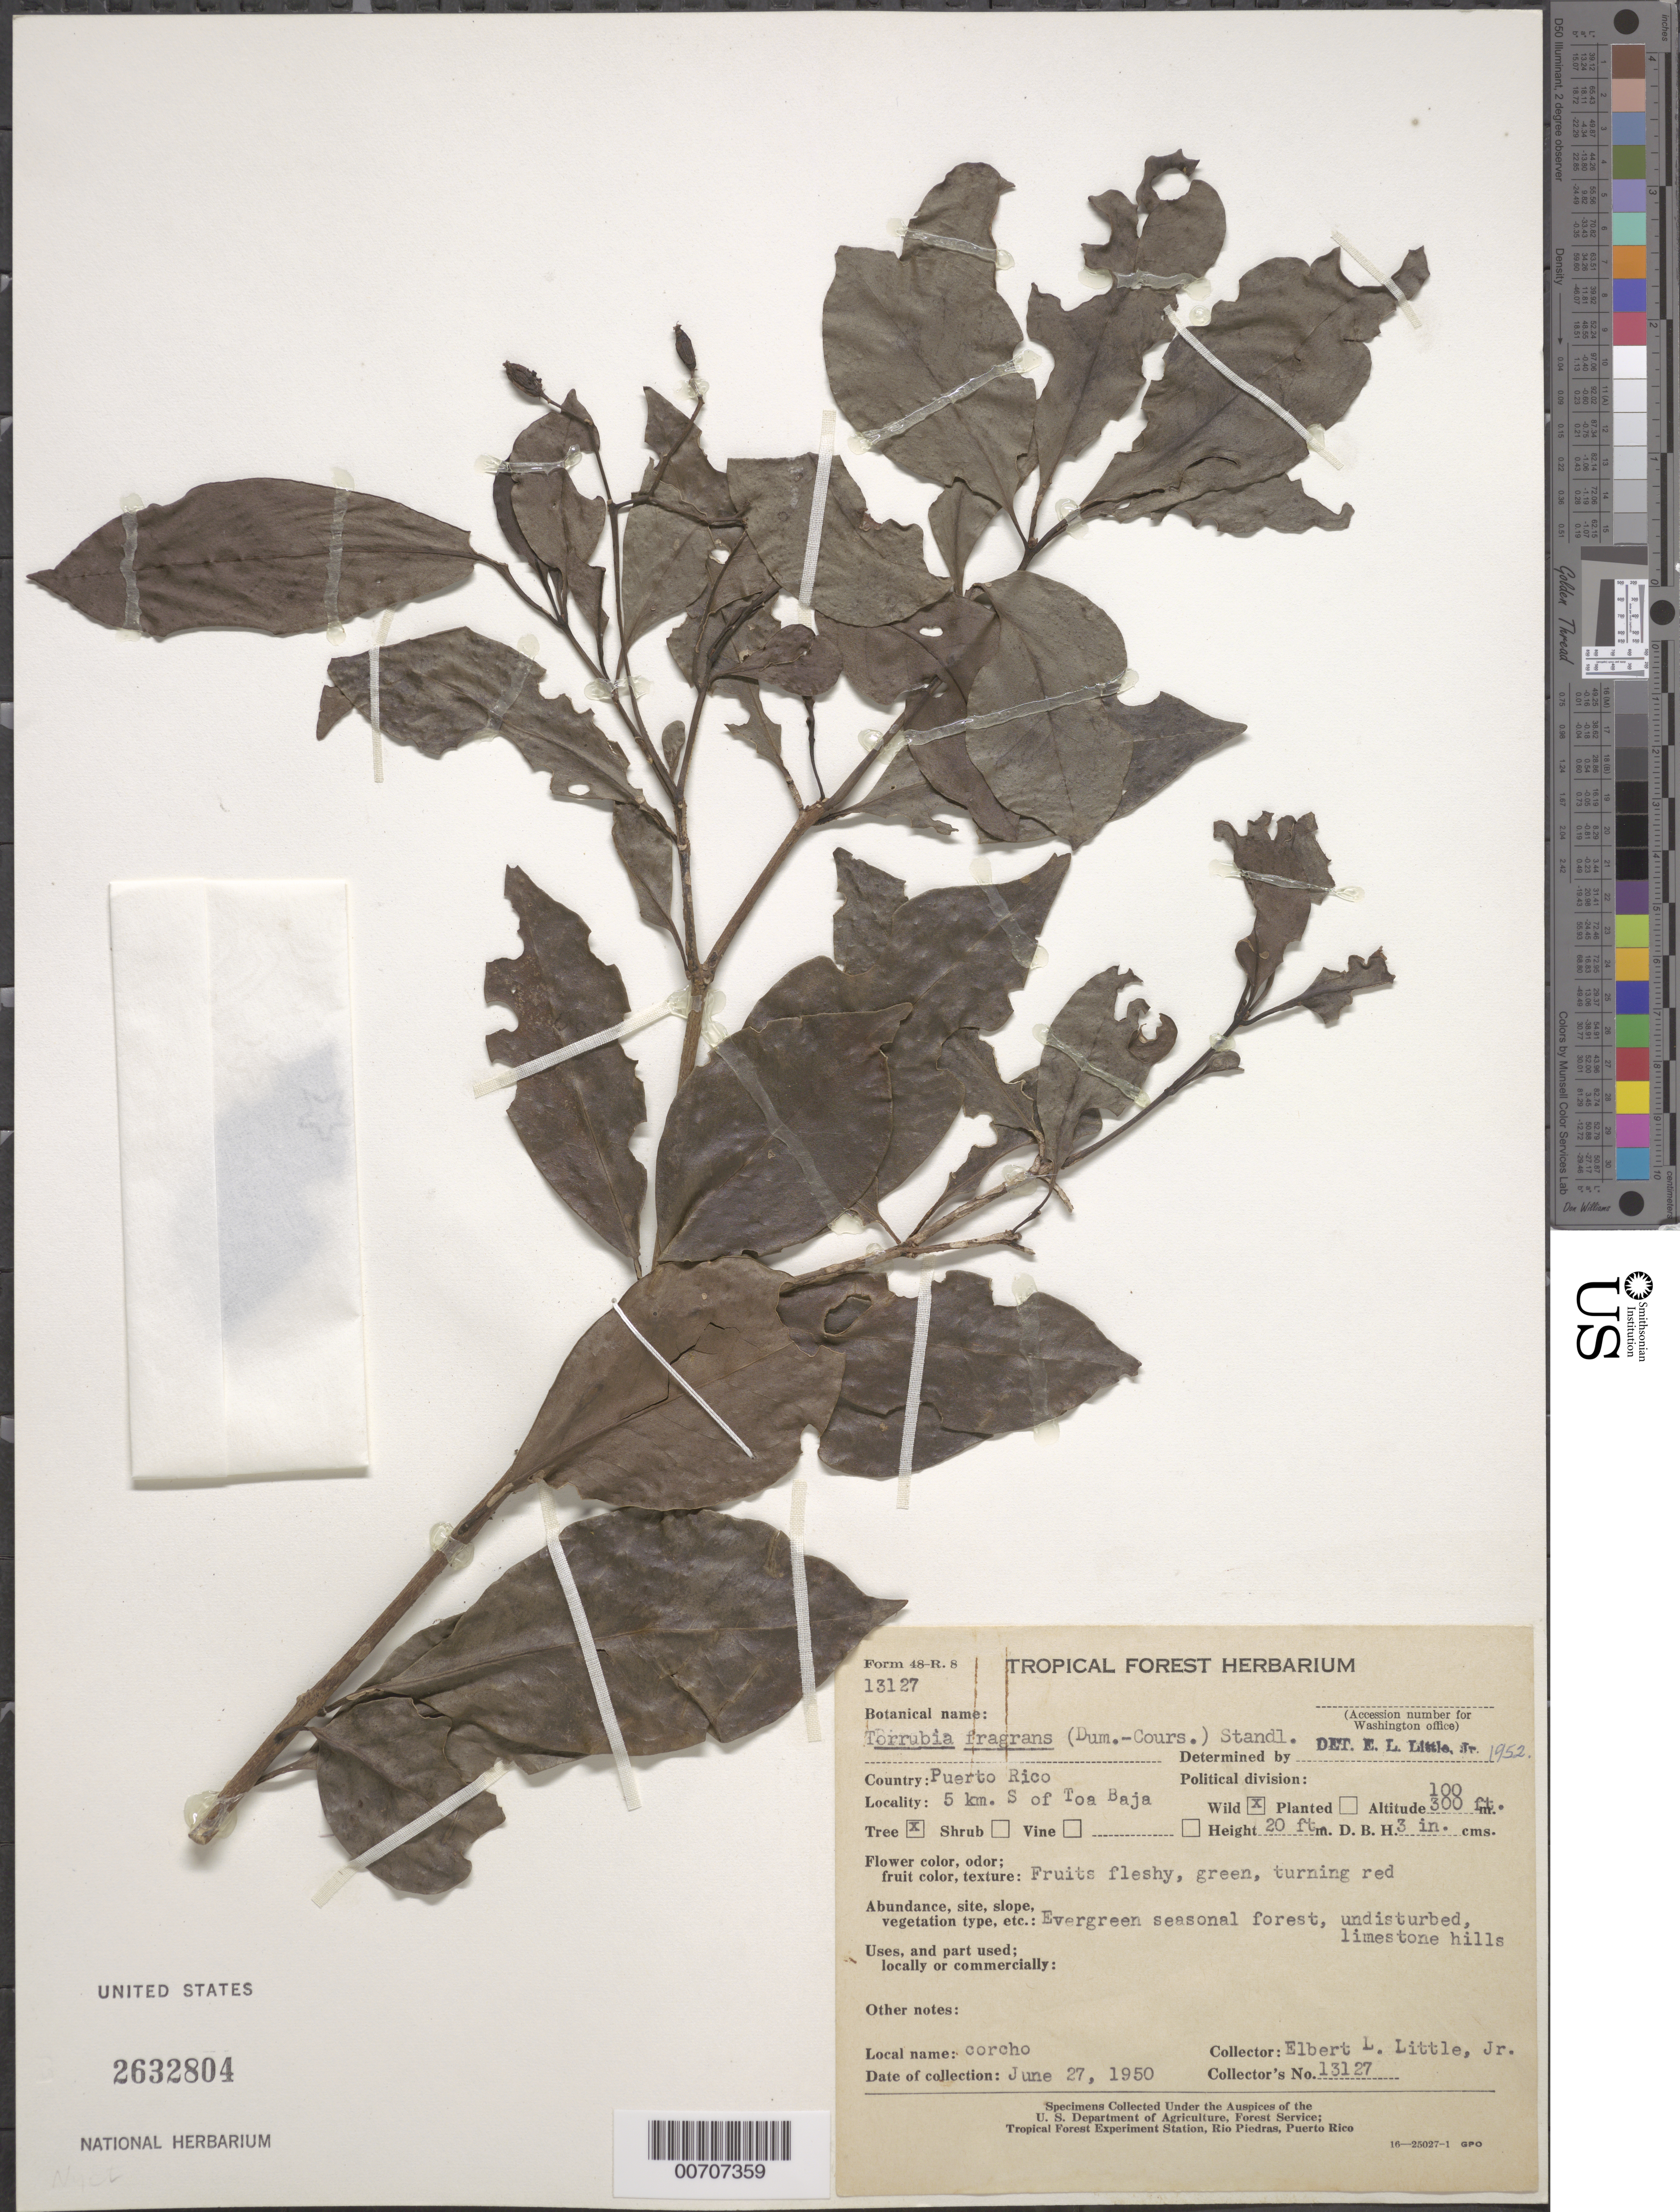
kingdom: Plantae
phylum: Tracheophyta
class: Magnoliopsida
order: Caryophyllales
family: Nyctaginaceae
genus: Guapira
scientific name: Guapira fragrans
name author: (Dum. Cours.) Little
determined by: Strong, Mark T., (BOT), Smithsonian Institution - National Museum of Natural History (UNITED STATES)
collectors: E. L. Little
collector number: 13127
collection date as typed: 27 Jun 1950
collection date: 1950-06-27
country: Puerto Rico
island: Greater Antilles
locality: Toa Baja, 5 km S of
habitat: Evergreen seasonal forest, undisturbed, limestone hills.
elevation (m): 30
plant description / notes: Common name: corcho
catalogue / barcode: US 2632804